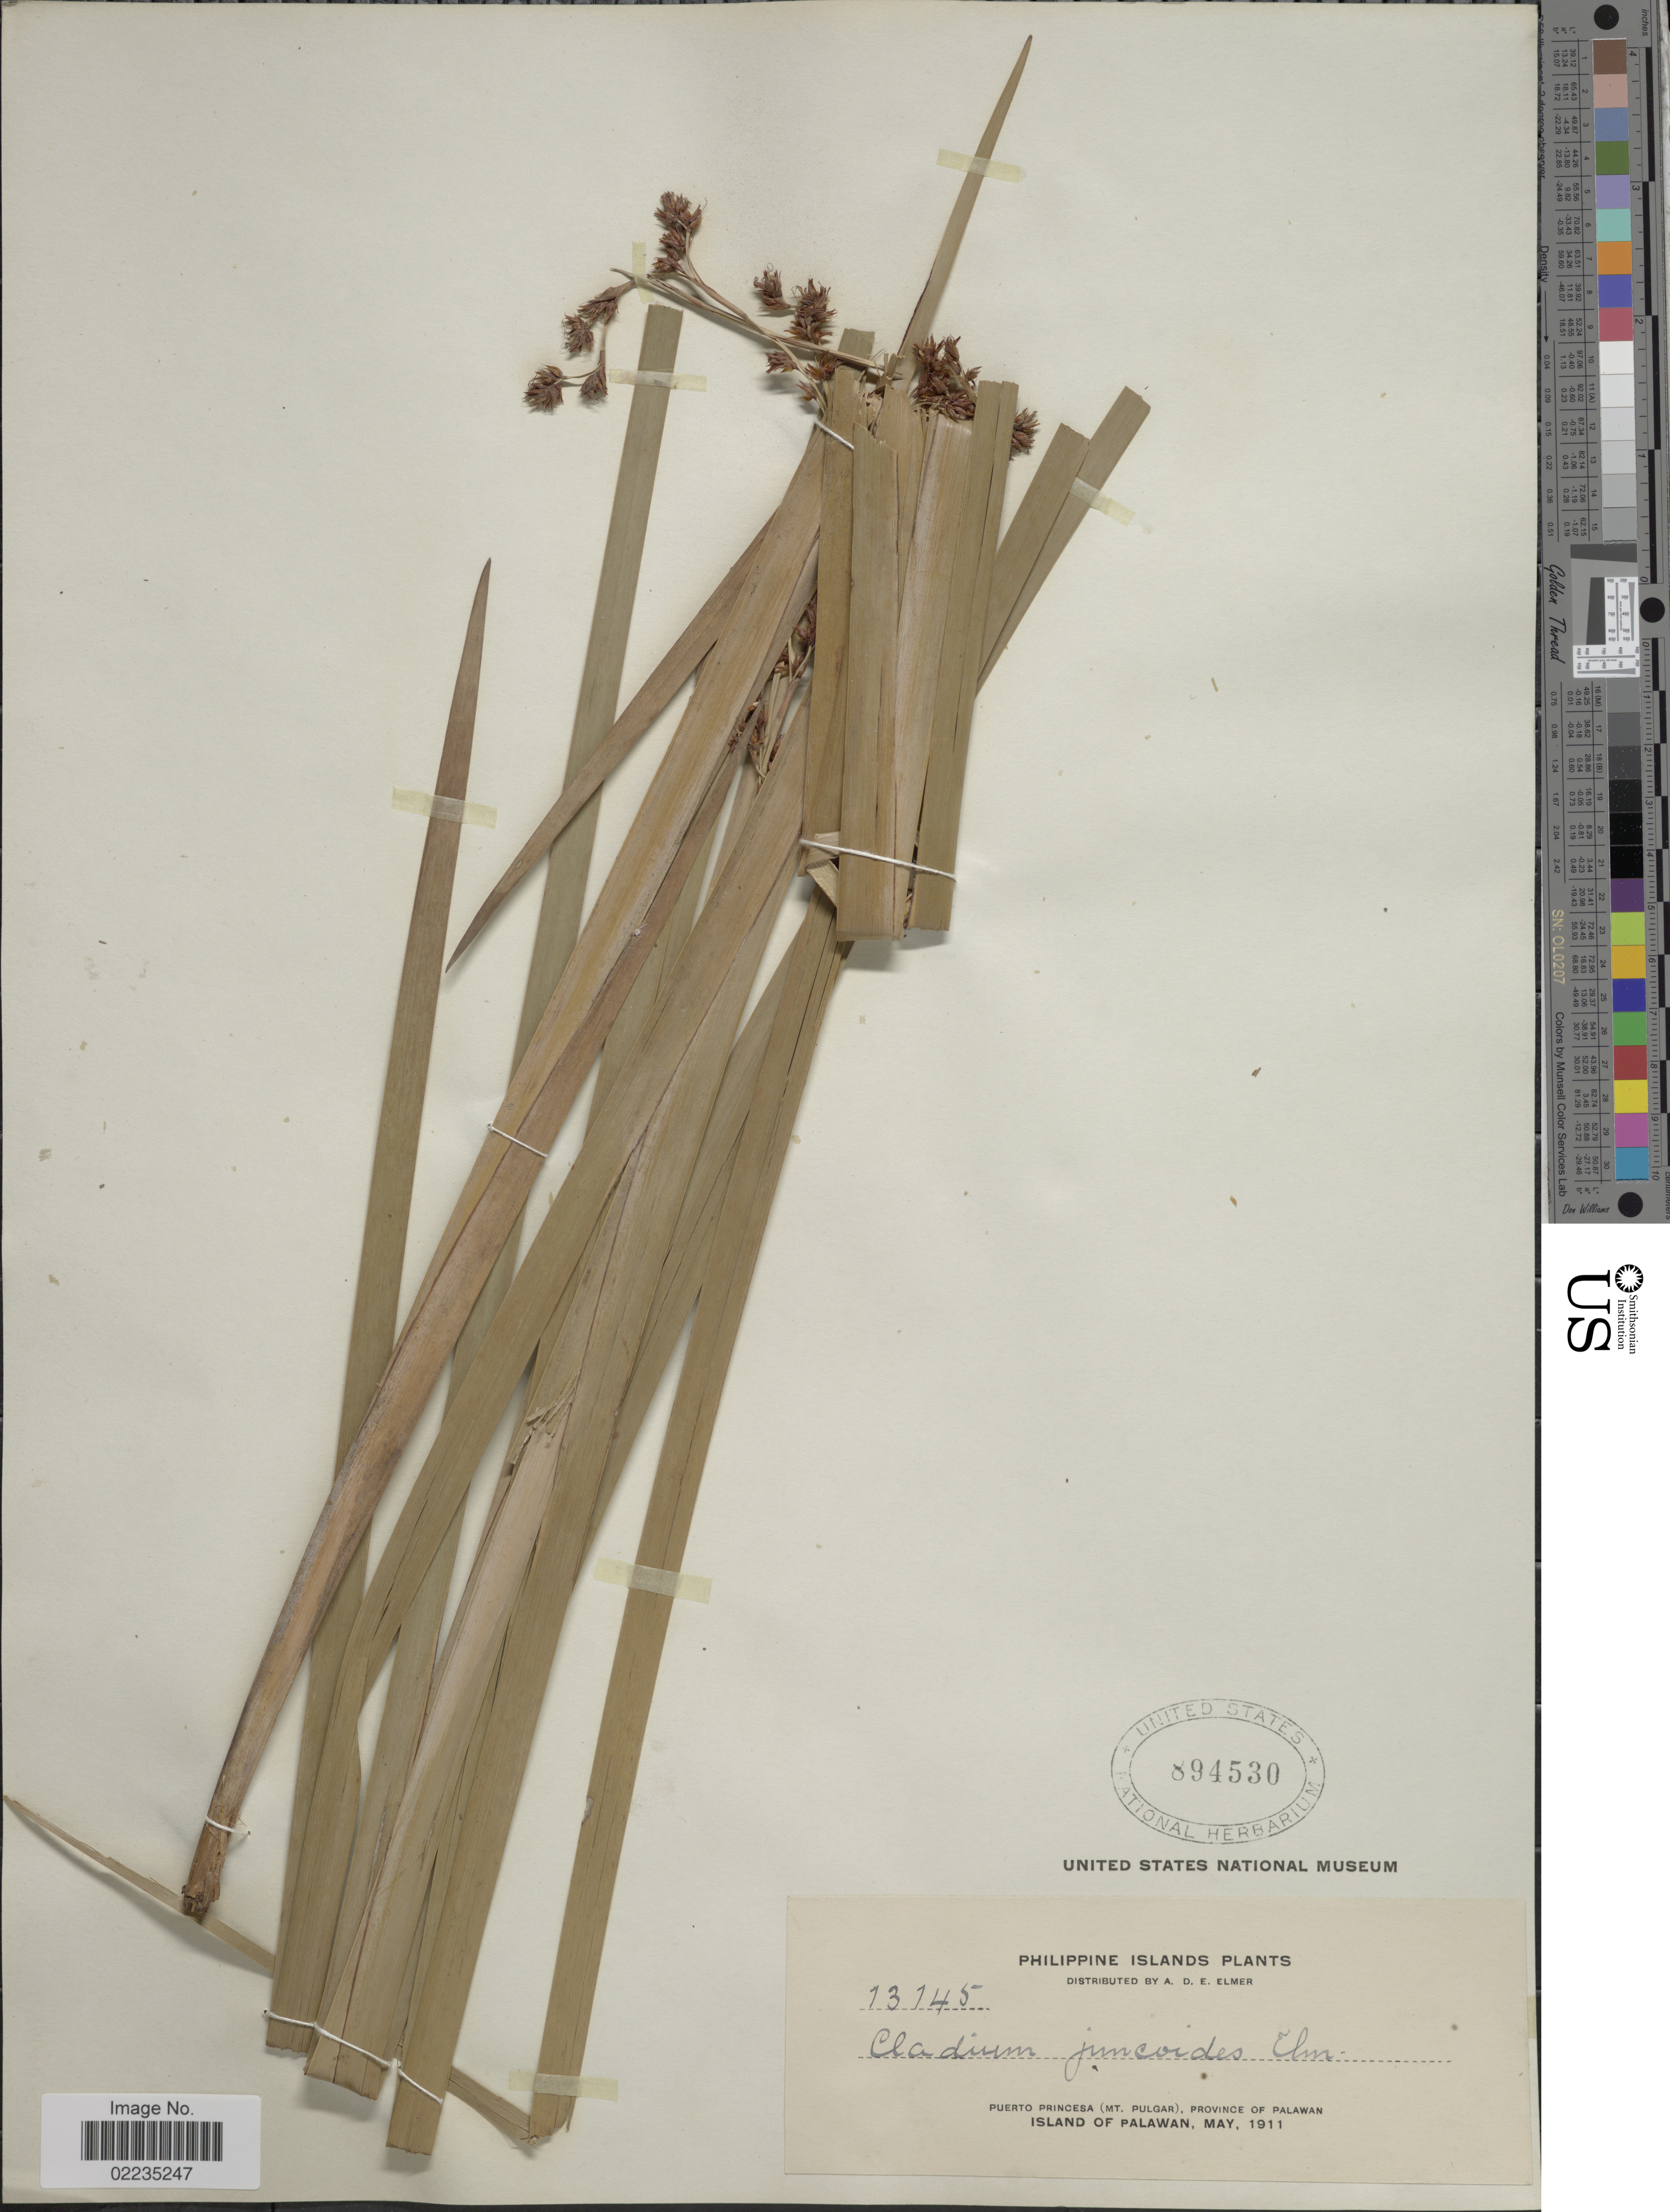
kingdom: Plantae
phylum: Tracheophyta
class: Liliopsida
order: Poales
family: Cyperaceae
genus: Machaerina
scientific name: Machaerina glomerata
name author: (Gaudich.) T. Koyama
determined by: Strong, Mark T., (BOT), Smithsonian Institution - National Museum of Natural History (UNITED STATES)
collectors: A. D. E. Elmer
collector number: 13145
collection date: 1911-05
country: Philippines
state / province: Mimaropa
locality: Puerto Princesa (Mt. Pulgar) Province of Palawan, Island of Palawan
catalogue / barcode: US 894530